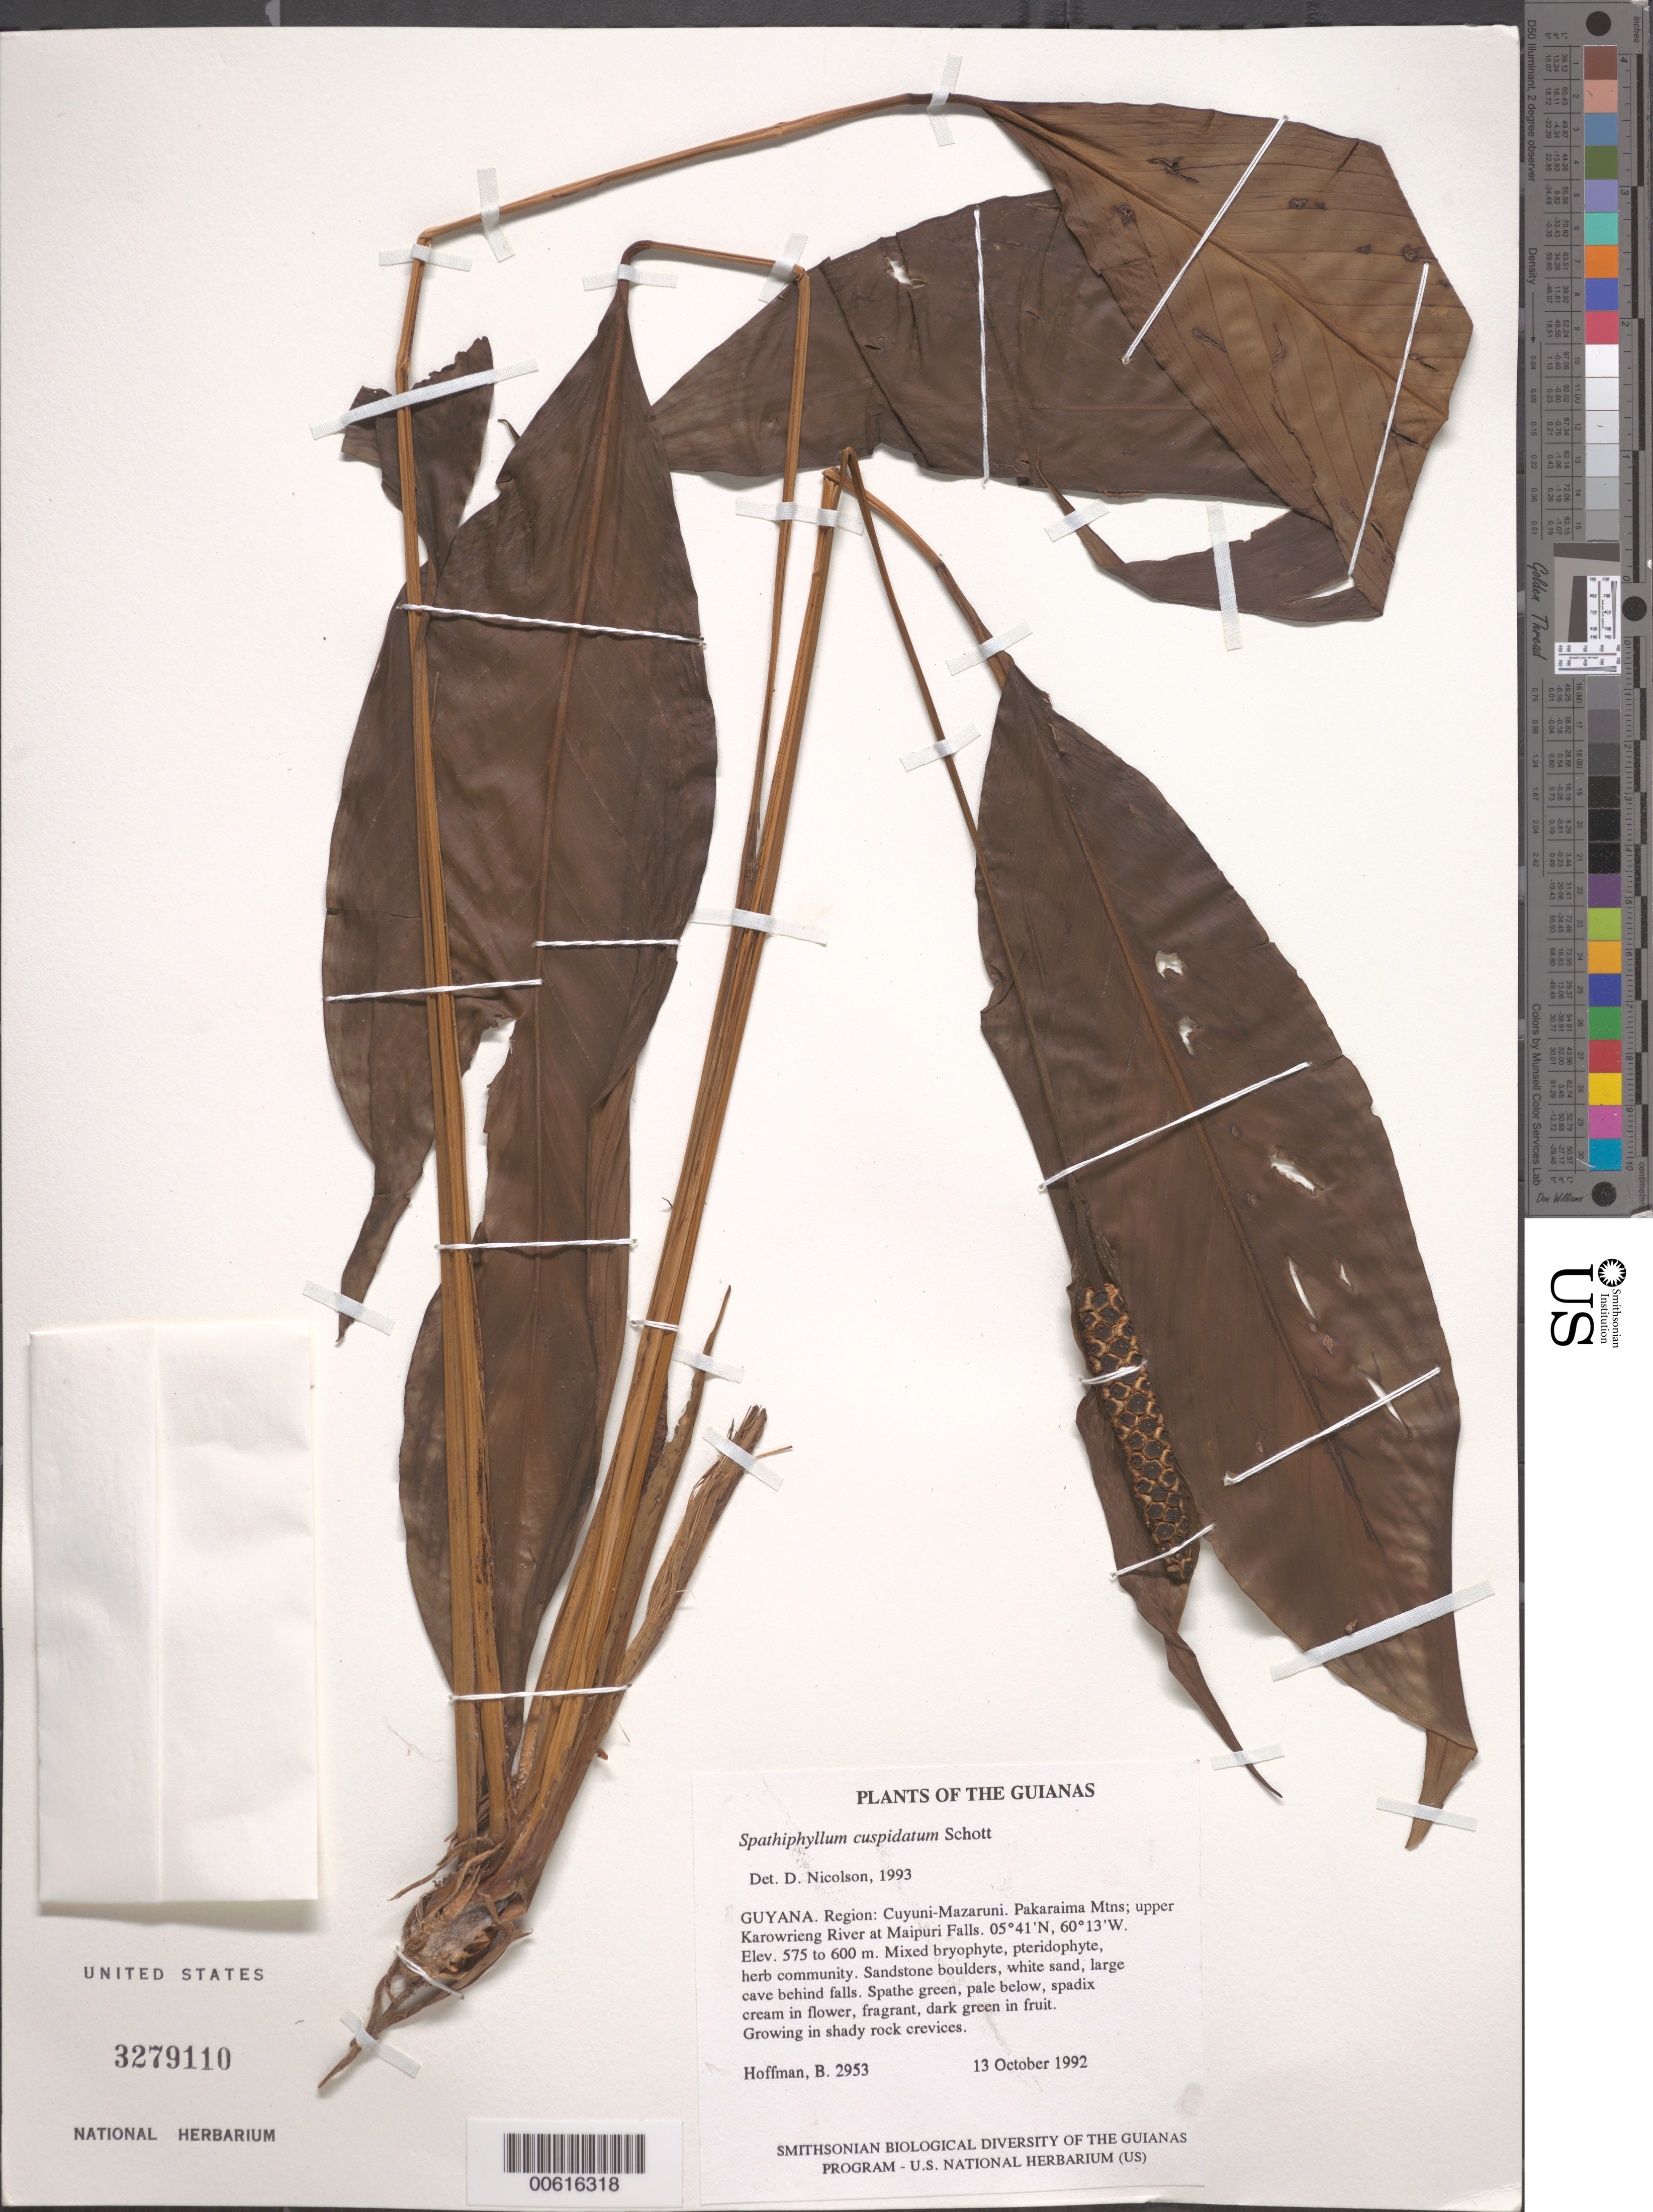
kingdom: Plantae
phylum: Tracheophyta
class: Liliopsida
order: Alismatales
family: Araceae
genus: Spathiphyllum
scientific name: Spathiphyllum cuspidatum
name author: Schott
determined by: Nicolson, Dan H.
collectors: B. Hoffman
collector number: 2953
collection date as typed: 13 October 1992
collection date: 1992-10-13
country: Guyana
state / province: Cuyuni-Mazaruni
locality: Pakaraima Mountains; Karowrieng River, Maipuri Falls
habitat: Mixed bryophyte, pteridophyte, herb community. Sandstone boulders, white sand, large cave behind falls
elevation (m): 575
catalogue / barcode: US 3279110